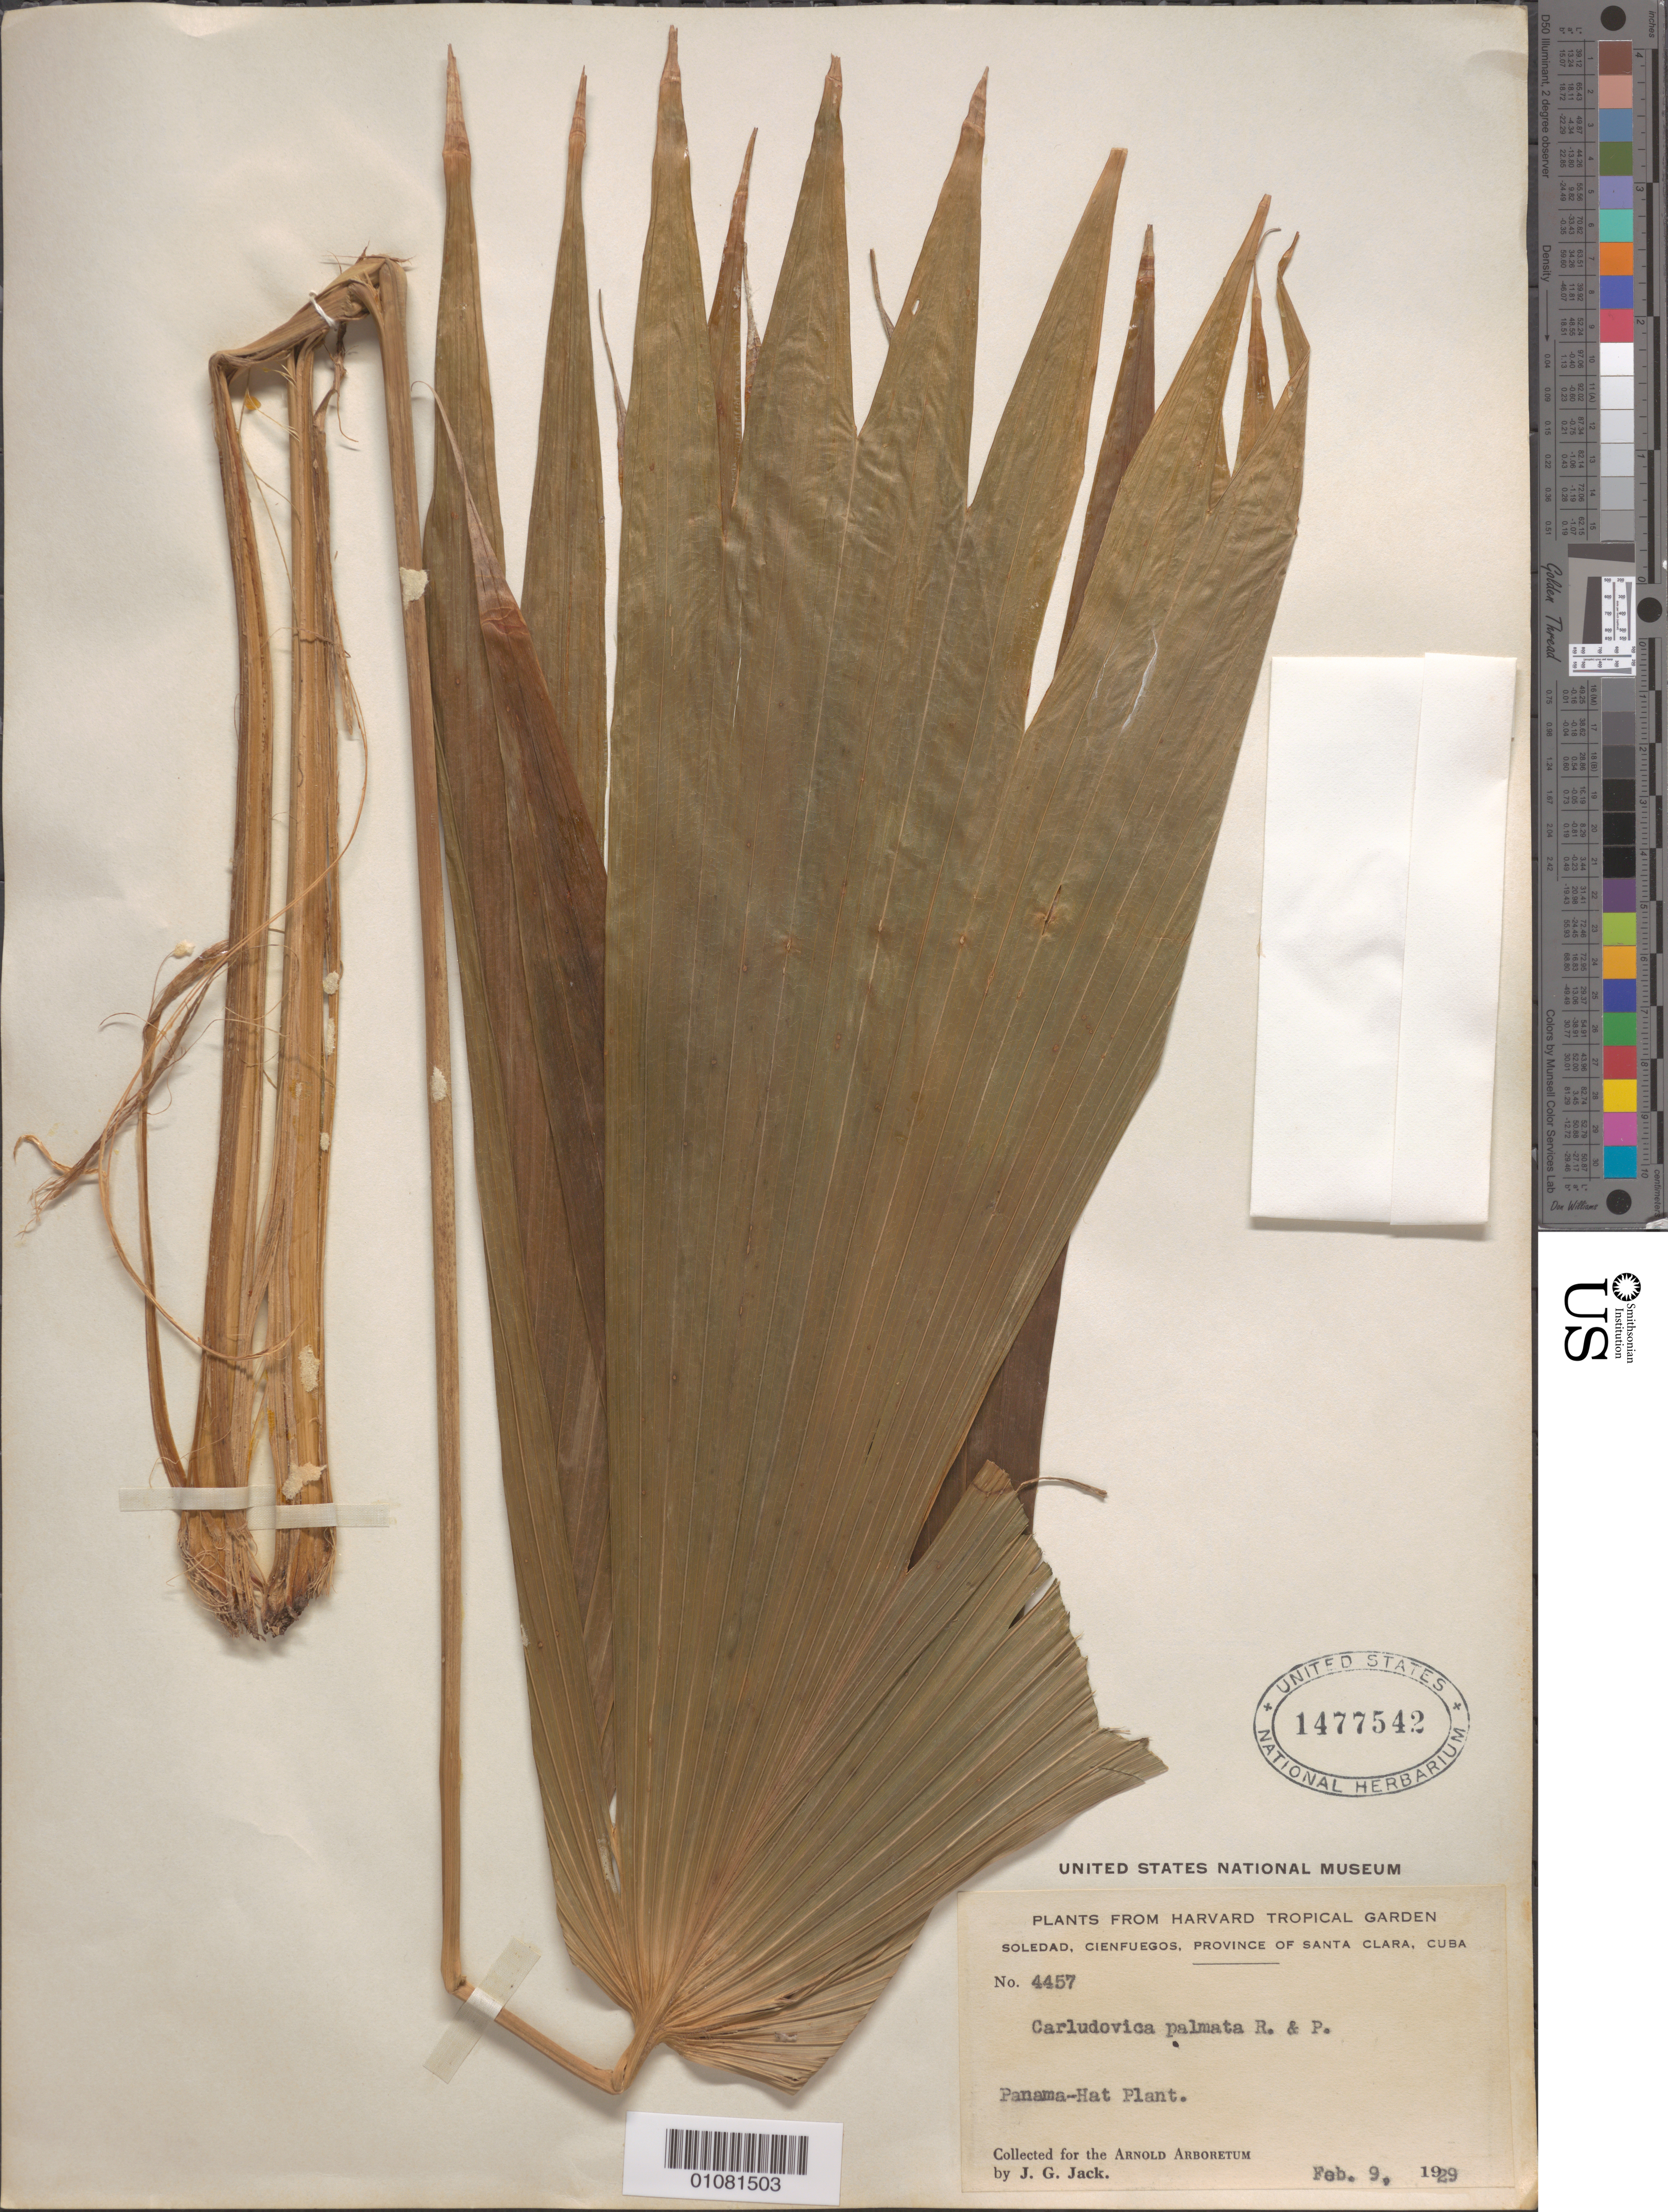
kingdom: Plantae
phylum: Tracheophyta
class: Liliopsida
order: Pandanales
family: Cyclanthaceae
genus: Carludovica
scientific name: Carludovica palmata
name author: Ruiz & Pav.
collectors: J. G. Jack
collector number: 4457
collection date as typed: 09 Feb 1929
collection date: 1929-02-09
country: Cuba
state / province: Cienfuegos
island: Cuba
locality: Cienfuegos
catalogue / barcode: US 1477542